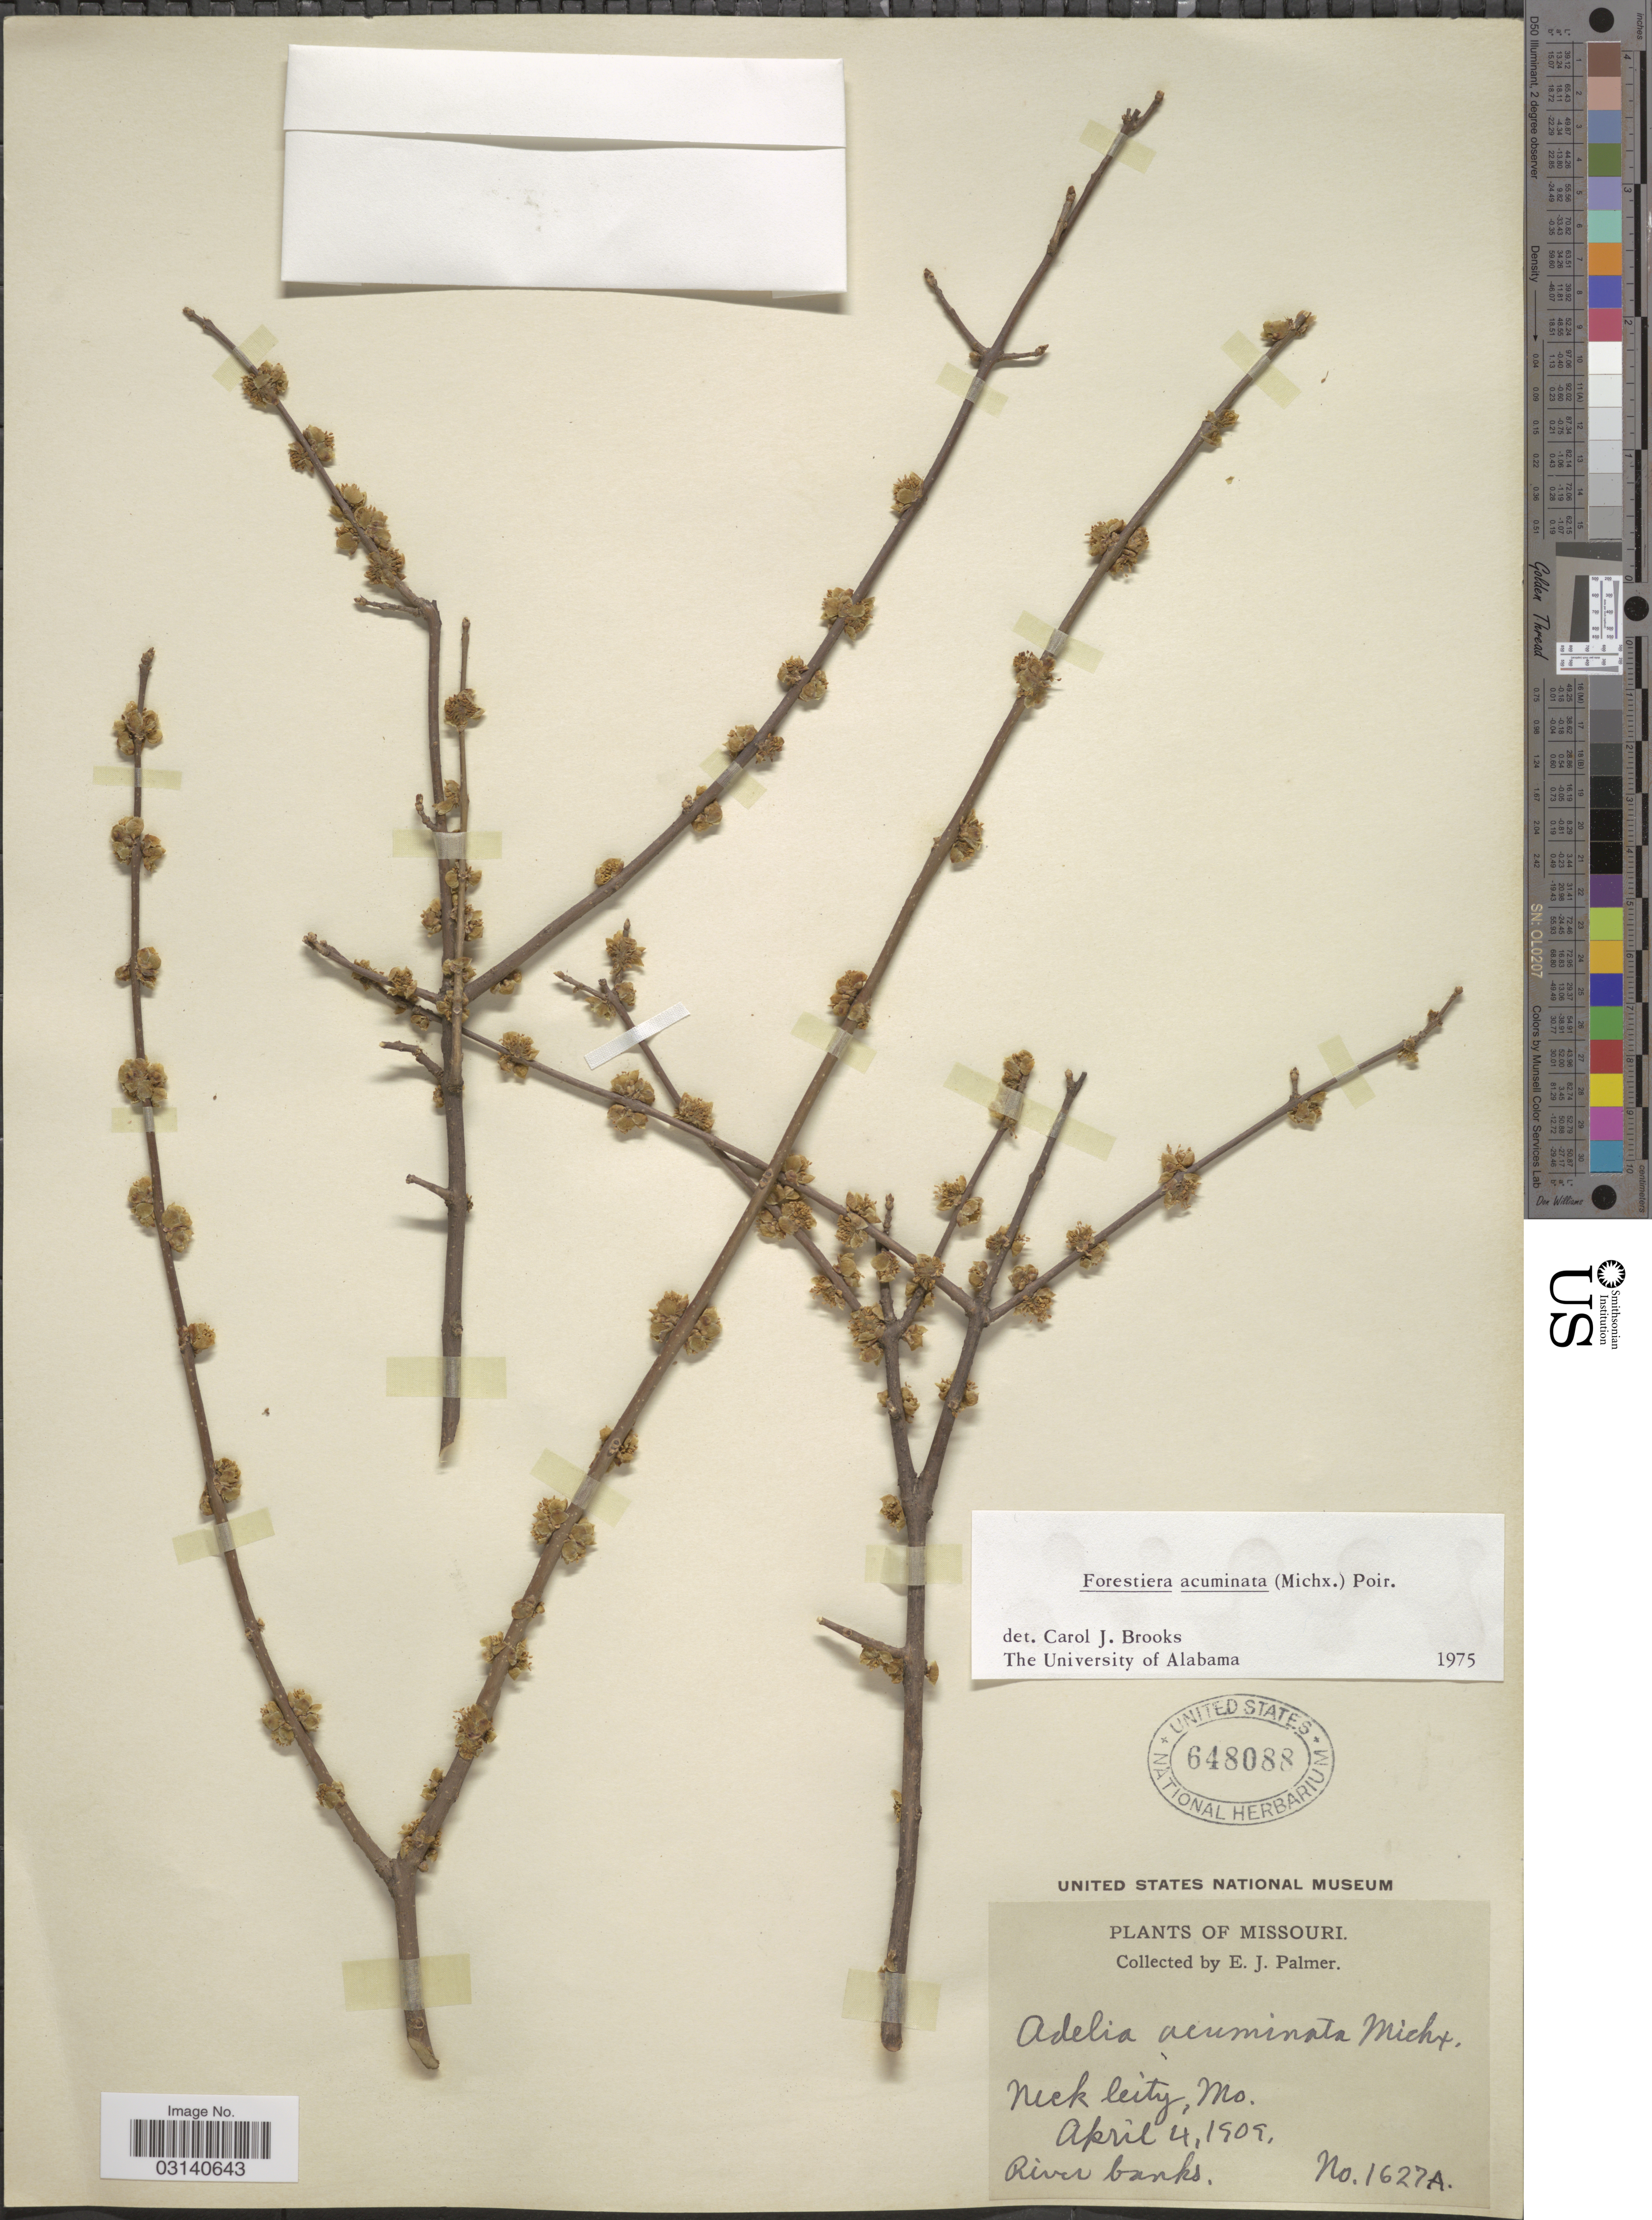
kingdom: Plantae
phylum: Tracheophyta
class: Magnoliopsida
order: Lamiales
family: Oleaceae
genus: Forestiera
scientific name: Forestiera acuminata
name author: (Michx.) Poir.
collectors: E. J. Palmer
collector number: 1627A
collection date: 1909-04-04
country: United States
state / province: Missouri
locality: Neck City, Mo.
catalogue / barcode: US 648088